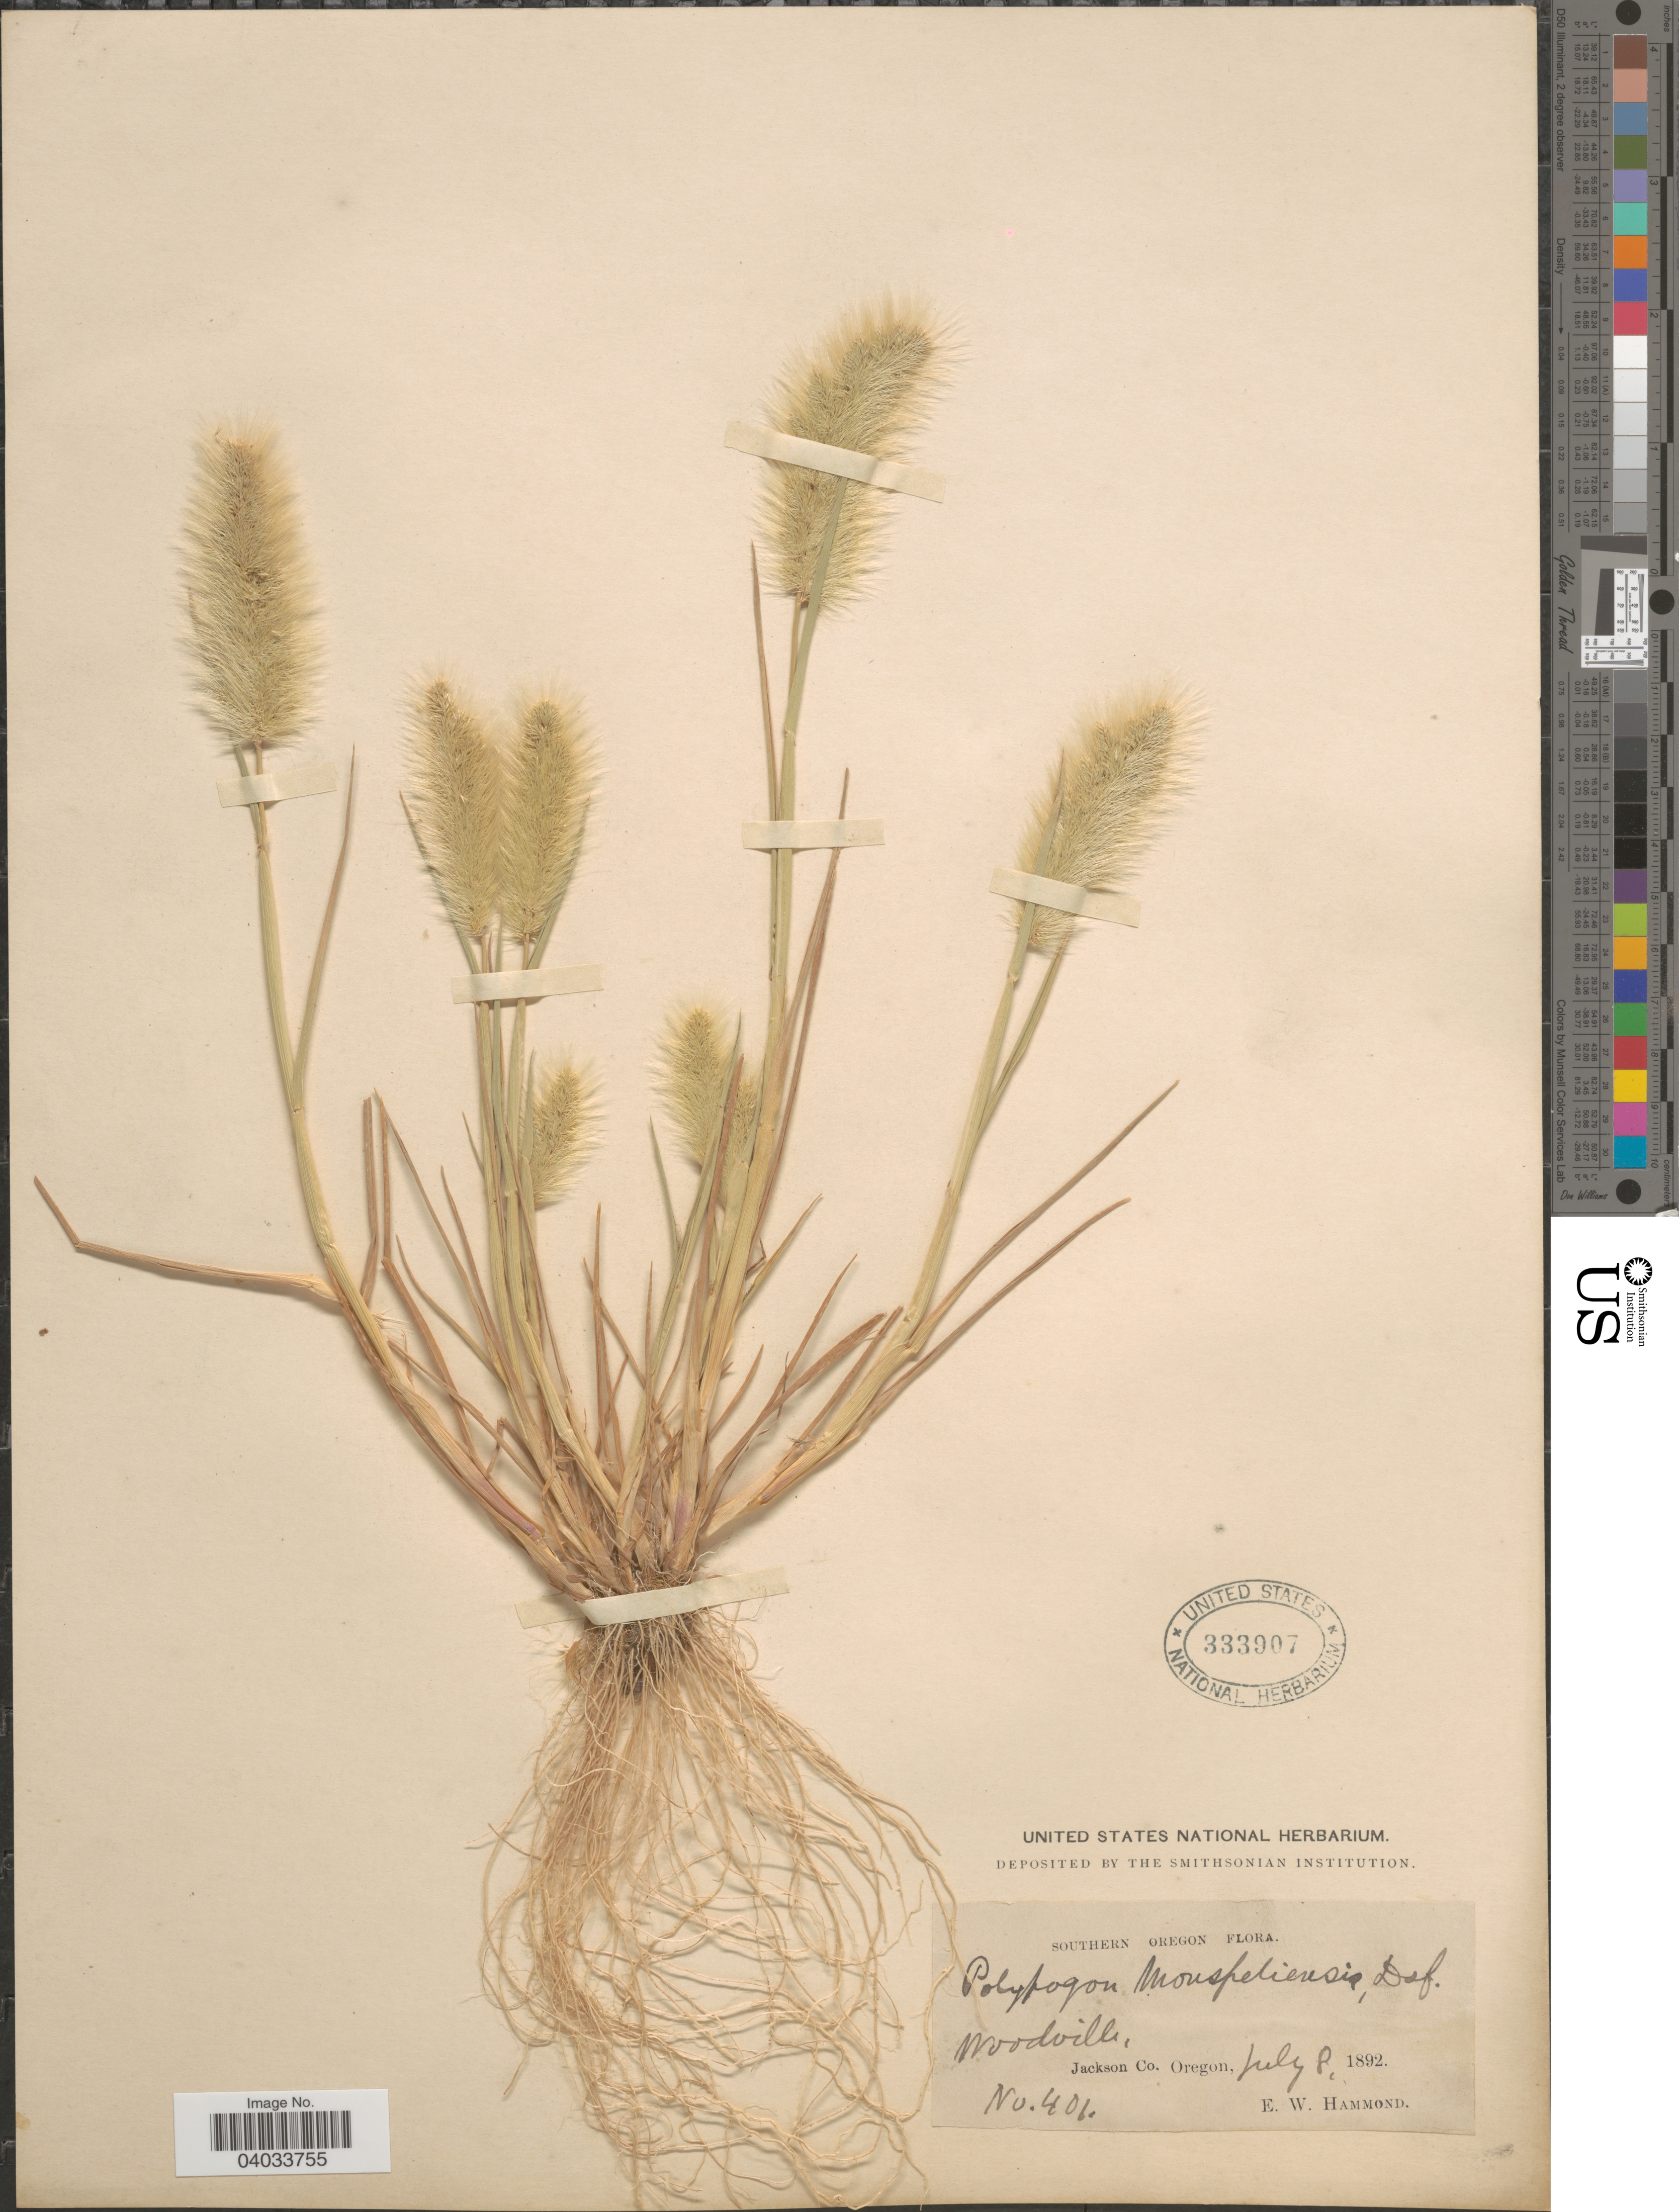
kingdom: Plantae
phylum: Tracheophyta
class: Liliopsida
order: Poales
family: Poaceae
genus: Polypogon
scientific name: Polypogon monspeliensis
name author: (L.) Desf.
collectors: E. Hammond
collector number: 401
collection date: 1892-07-08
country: United States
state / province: Oregon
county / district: Jackson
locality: Southern Oregon. Woodville, Jackson Co.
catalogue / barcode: US 333907